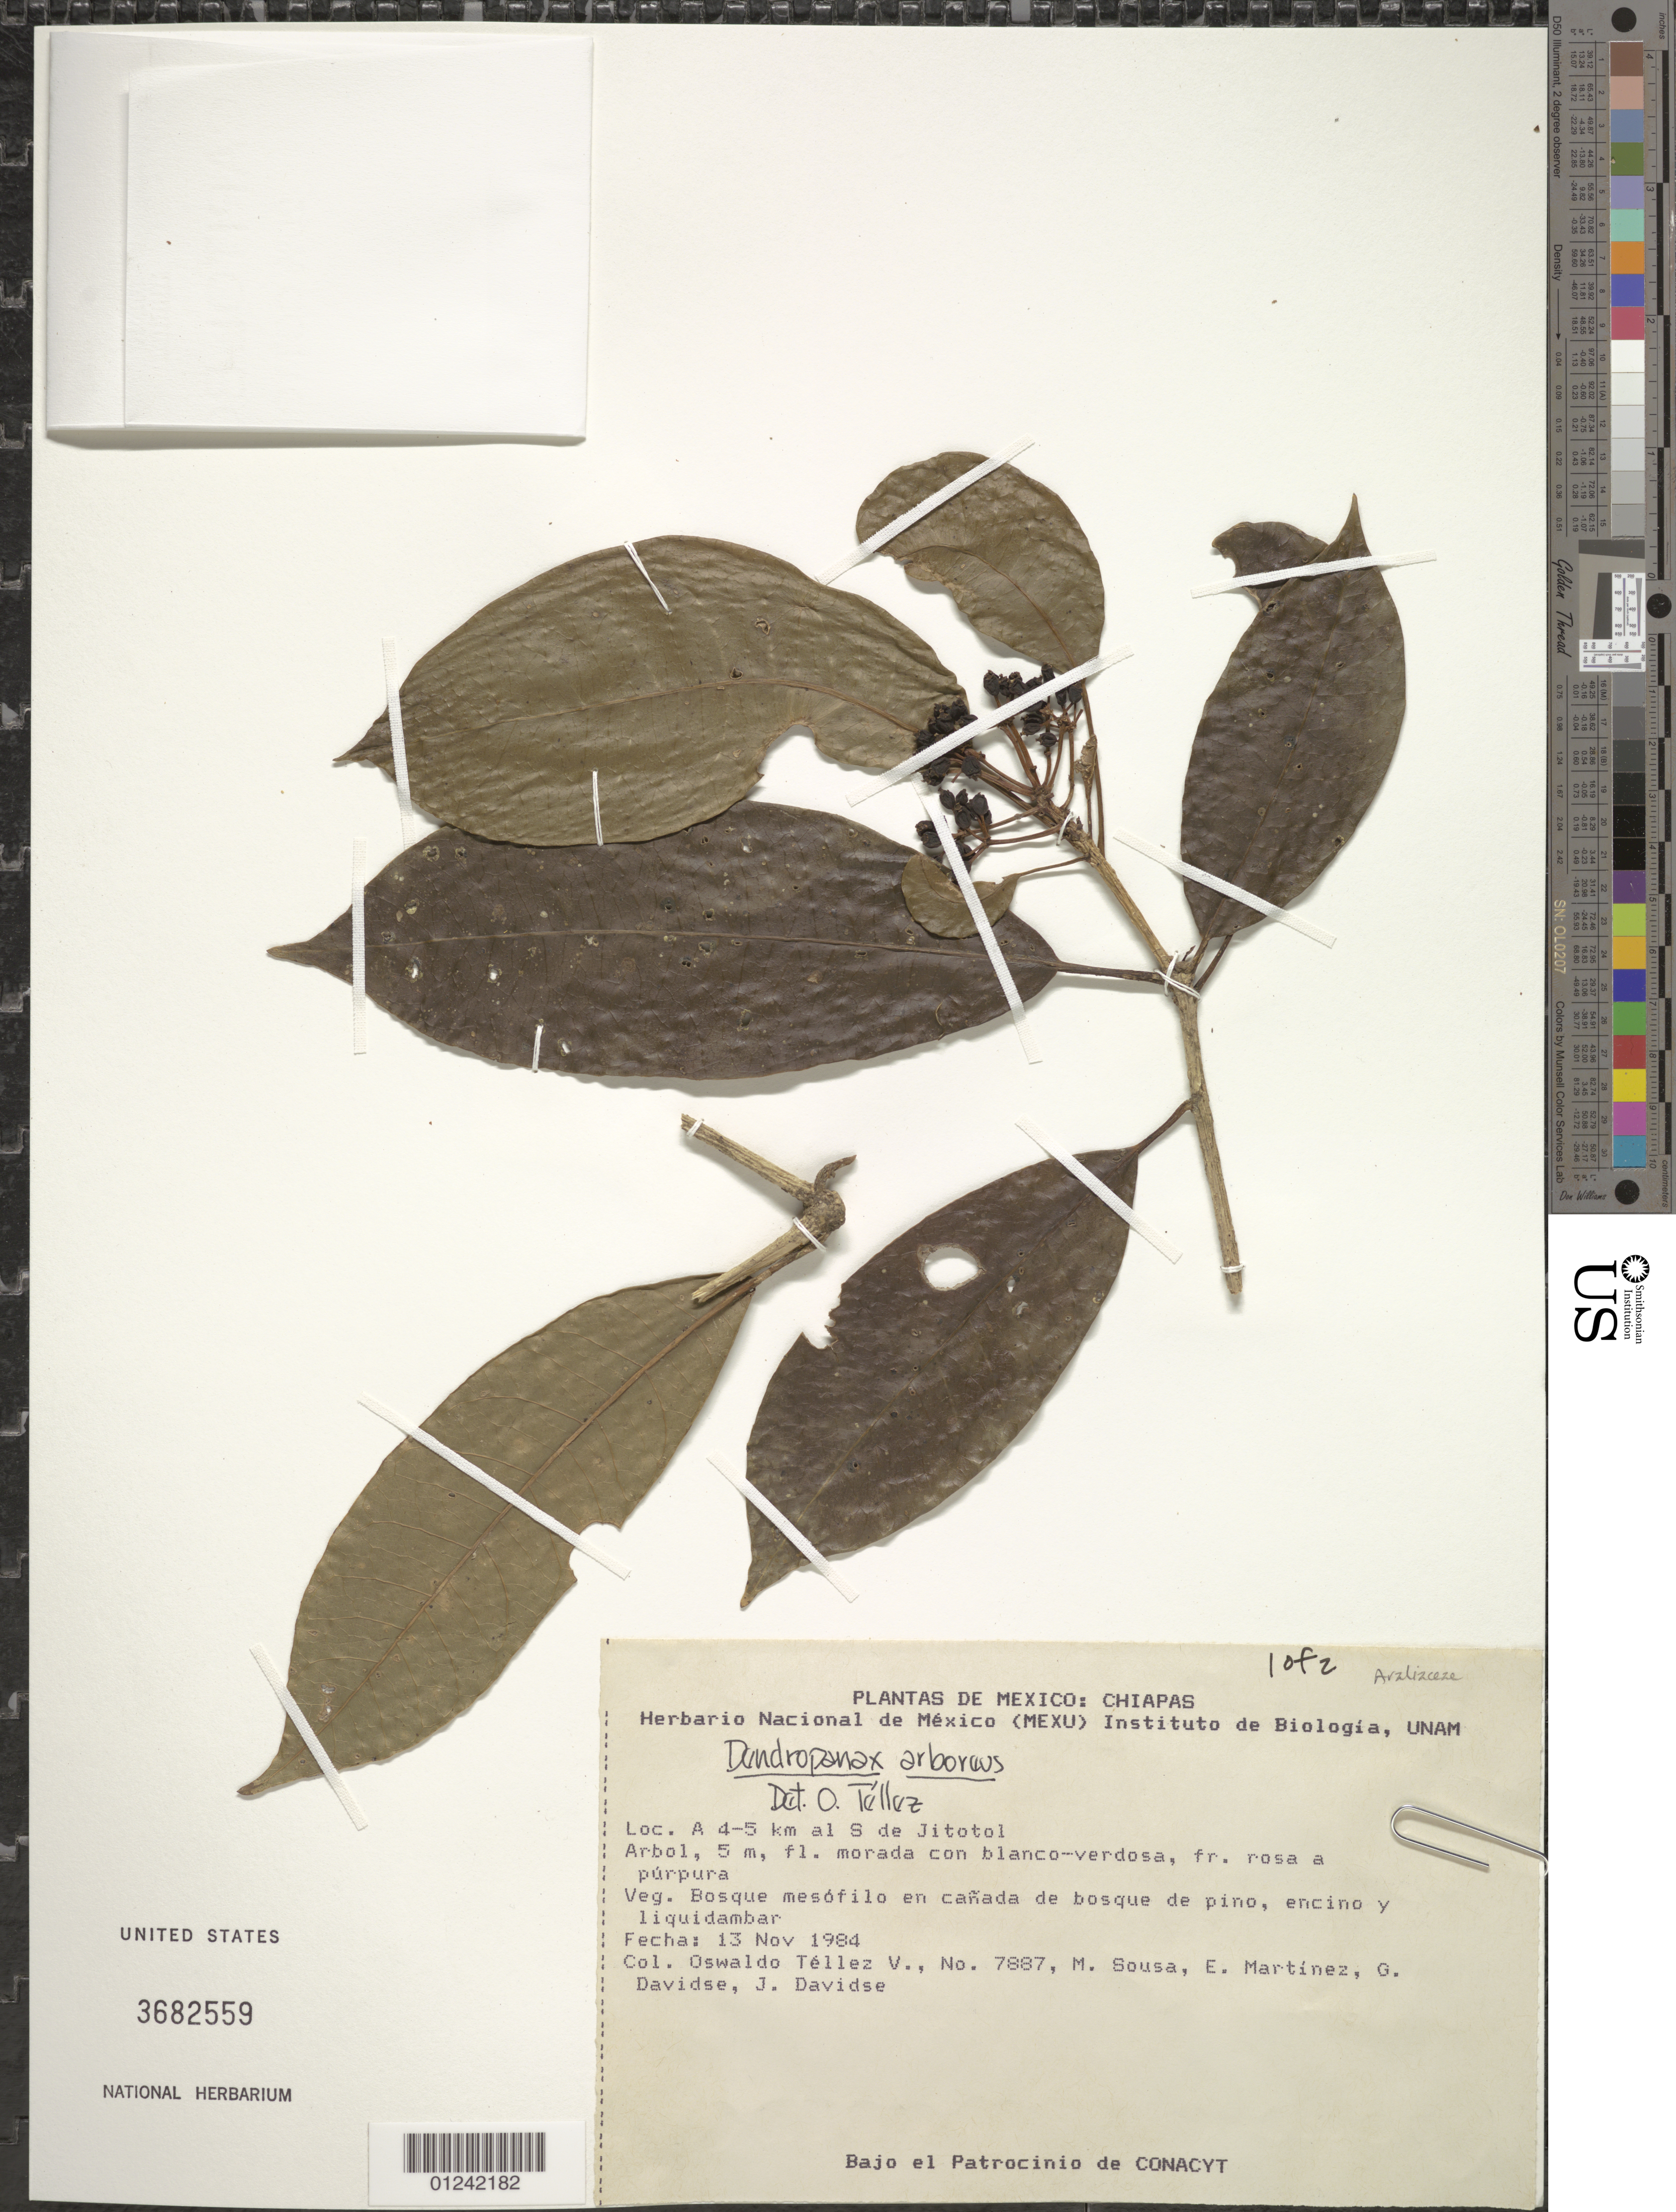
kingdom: Plantae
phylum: Tracheophyta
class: Magnoliopsida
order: Apiales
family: Araliaceae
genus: Dendropanax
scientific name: Dendropanax arboreus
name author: (L.) Decne. & Planch.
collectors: O. Téllez V.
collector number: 7887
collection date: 1984-11-13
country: Mexico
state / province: Chiapas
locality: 4-5 km S de Jitotol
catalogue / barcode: US 3682559